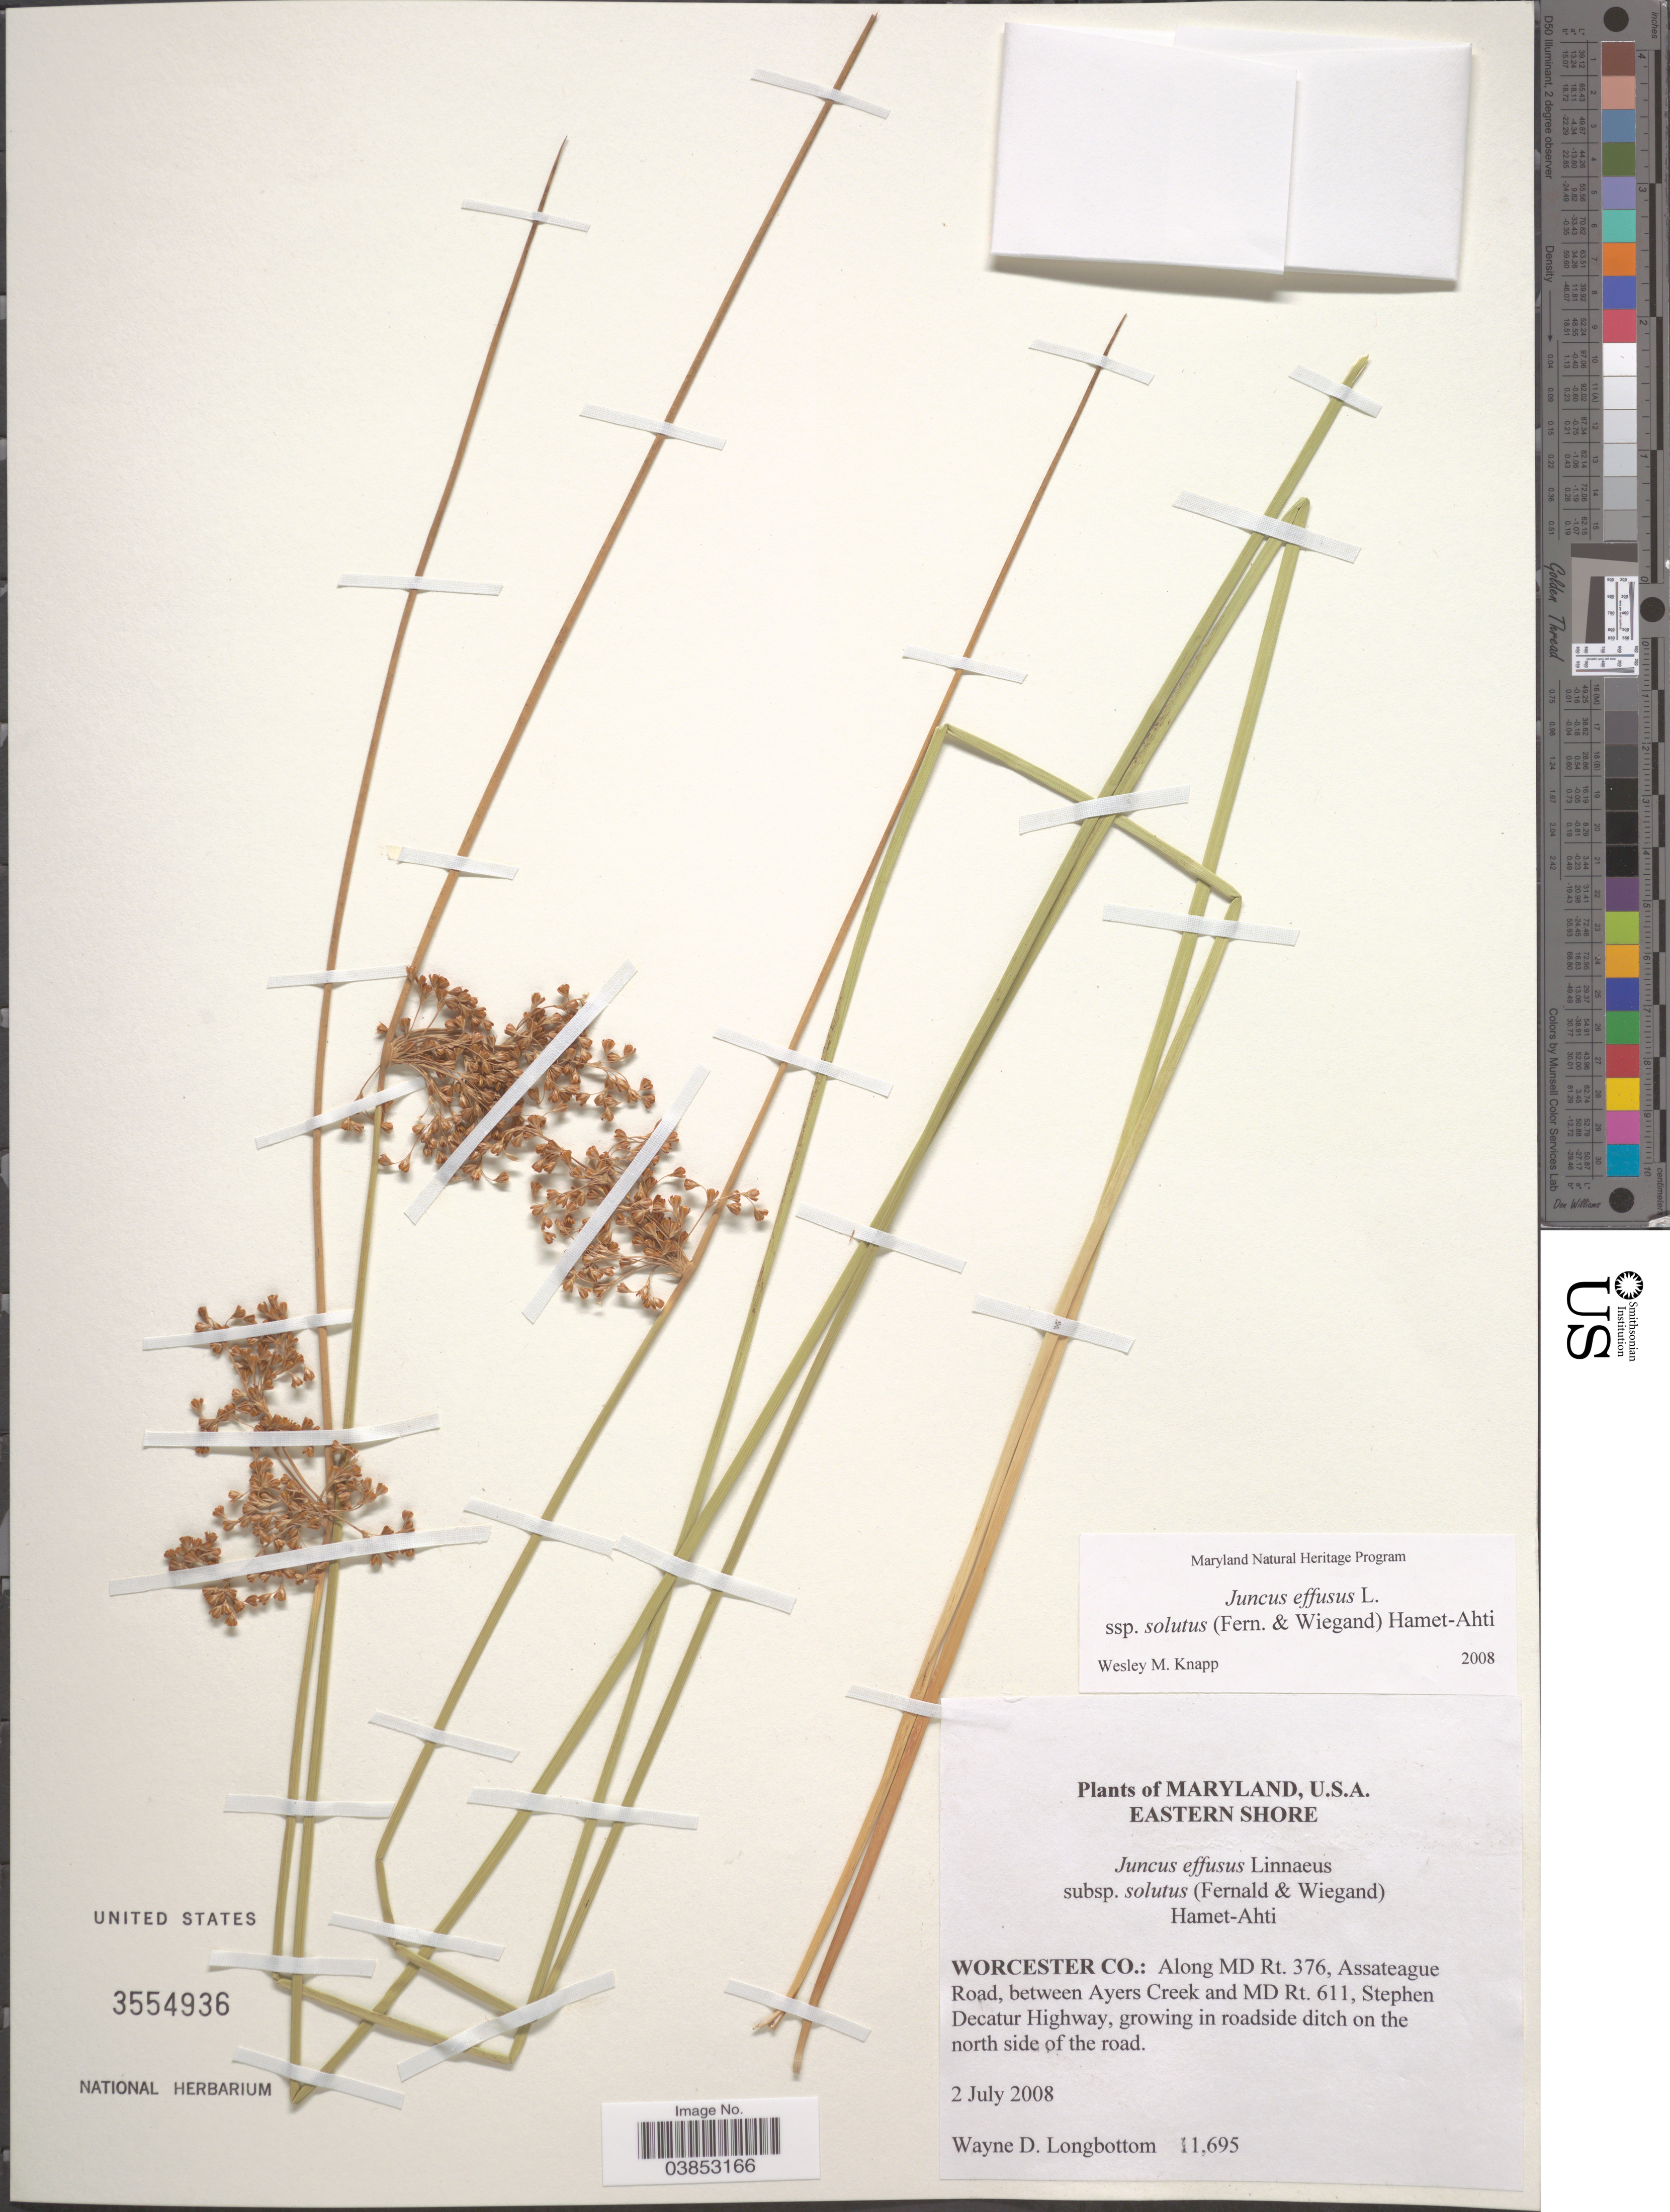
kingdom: Plantae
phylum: Tracheophyta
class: Liliopsida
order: Poales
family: Juncaceae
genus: Juncus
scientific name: Juncus effusus var. solutus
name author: Fernald & Wiegand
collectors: W. D. Longbottom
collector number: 11695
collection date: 2008-07-02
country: United States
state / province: Maryland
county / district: Worcester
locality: Eastern Shore. Worcester Co.: Along MD Rt. 376, Assateague Road, between Ayers Creek and MD Rt. 611, Stephen Decatur Highway, in roadside ditch on the north side of the road.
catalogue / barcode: US 3554936